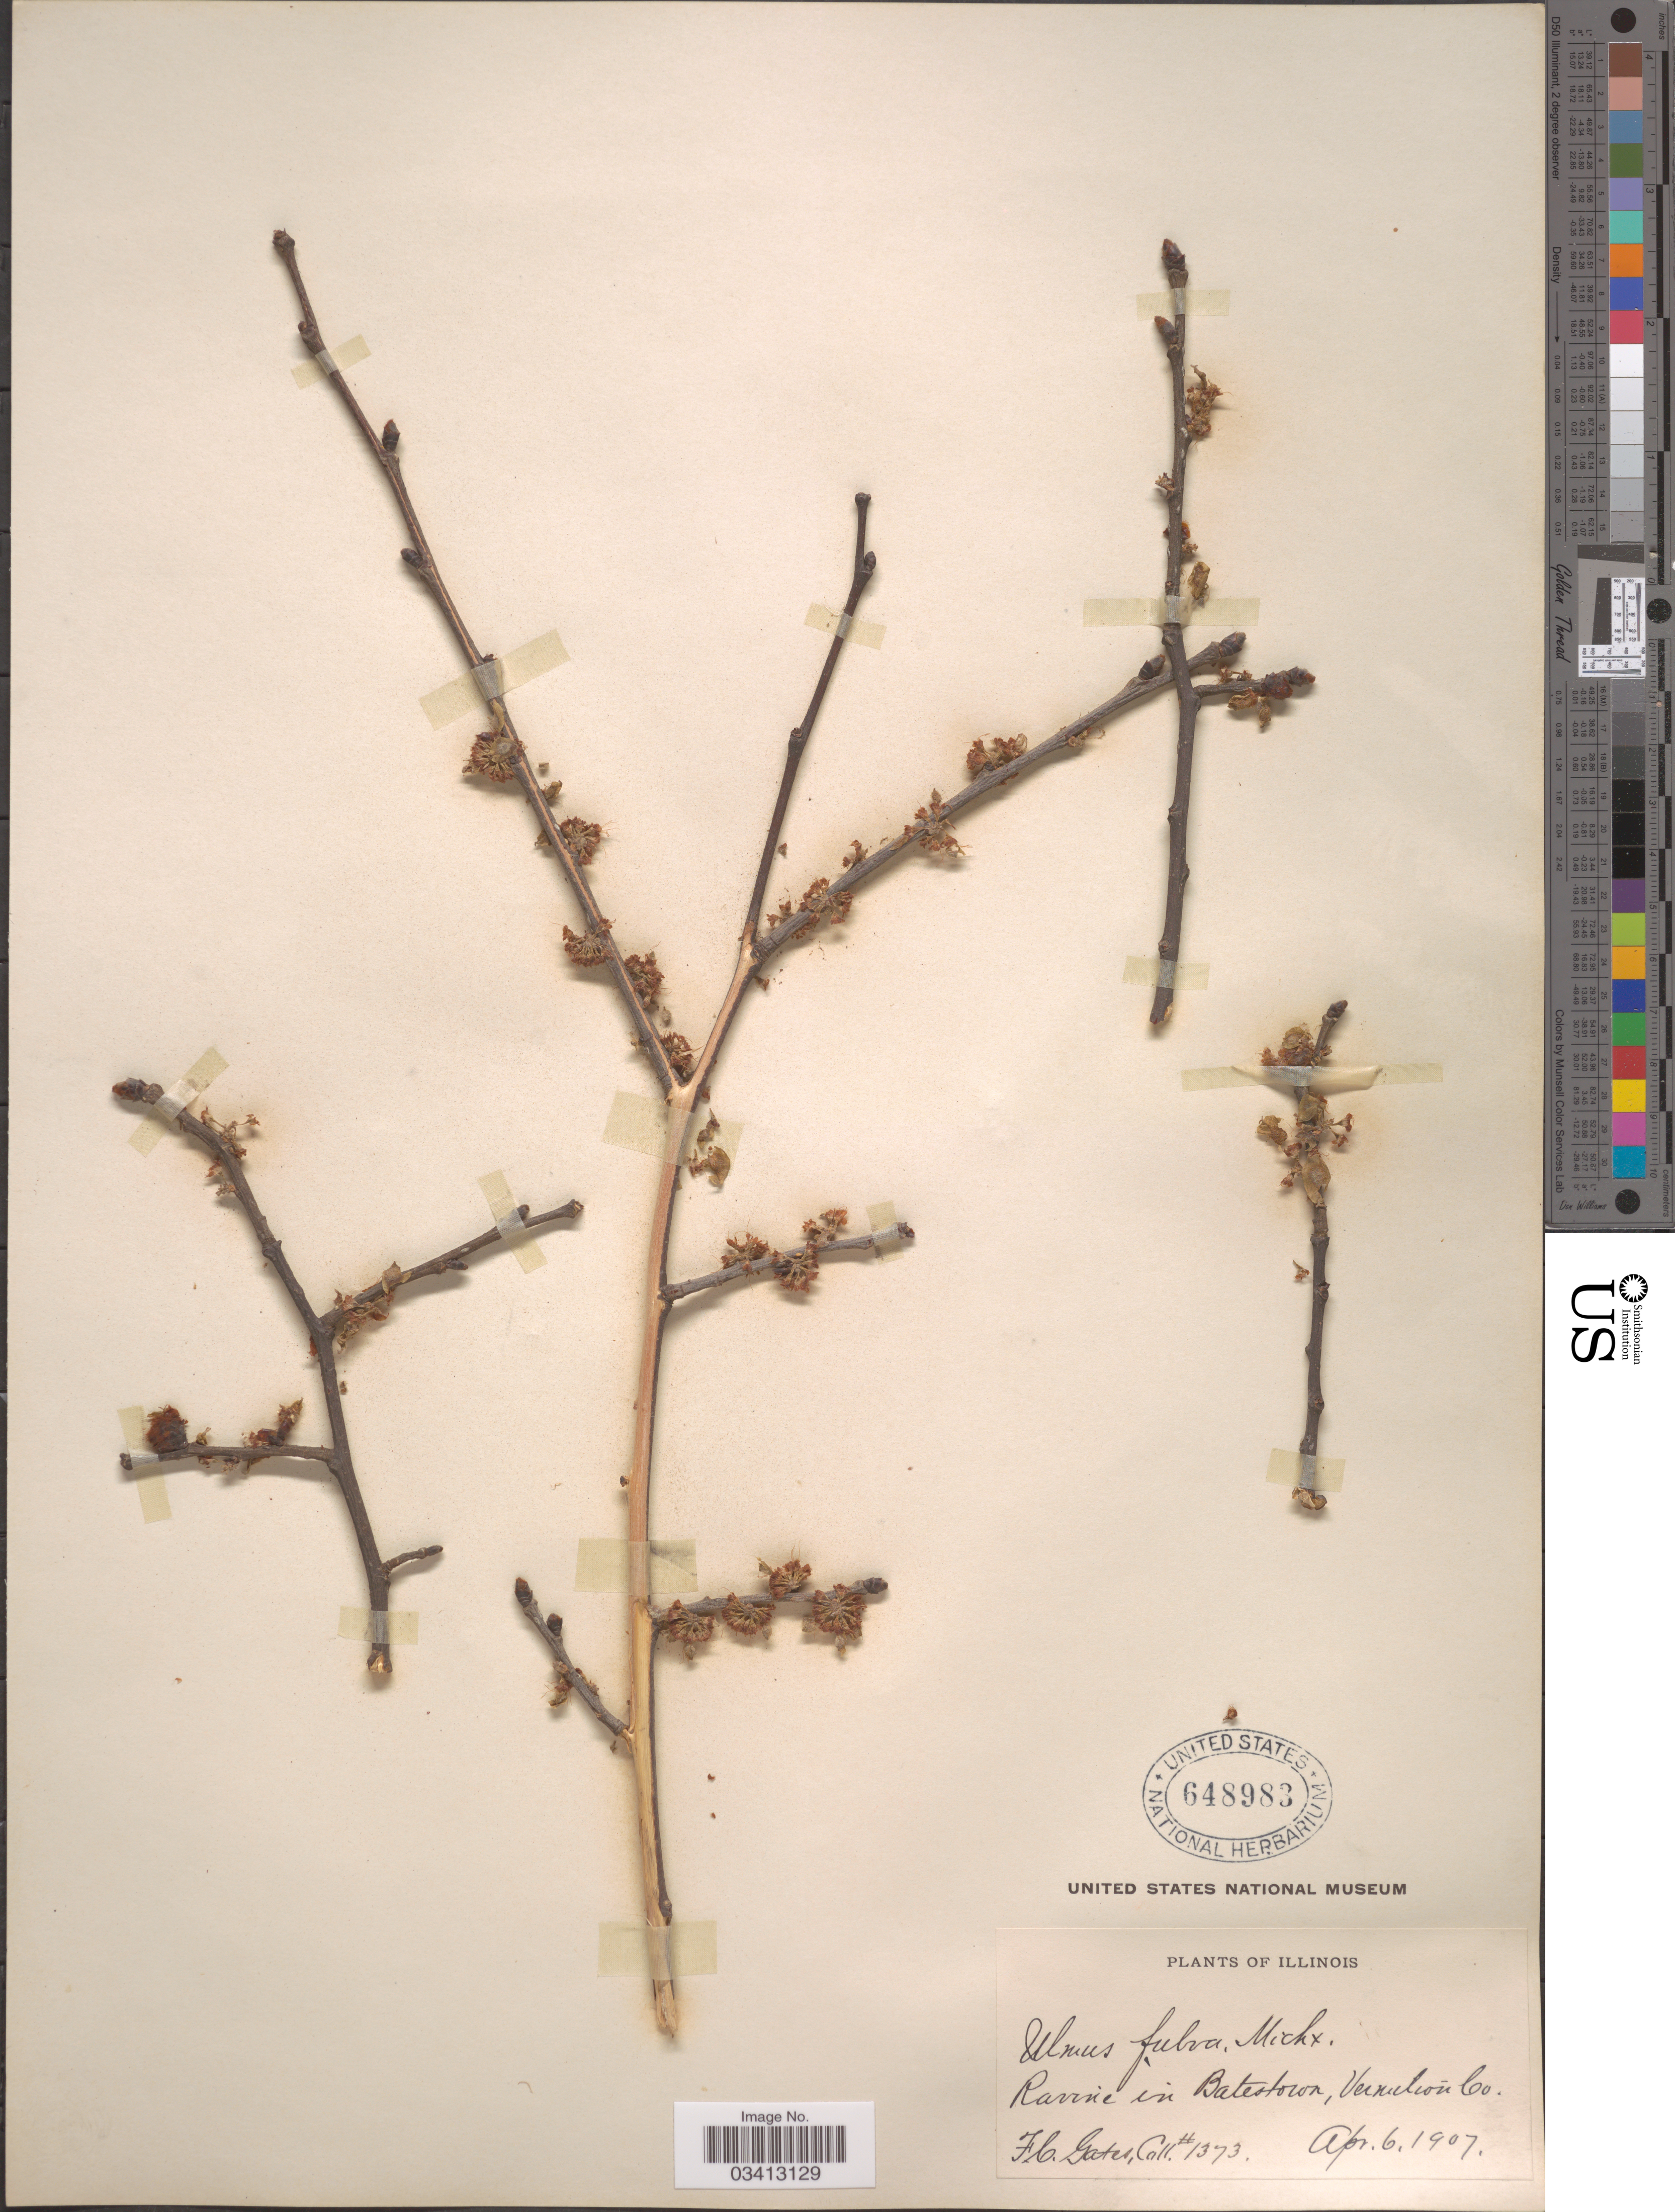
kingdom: Plantae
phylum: Tracheophyta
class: Magnoliopsida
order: Rosales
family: Ulmaceae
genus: Ulmus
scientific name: Ulmus rubra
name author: Muhl.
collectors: F. C. Gates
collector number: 1373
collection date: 1907-04-06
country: United States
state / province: Illinois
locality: Ravine in Batestown, Vermilion Co.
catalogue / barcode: US 648983